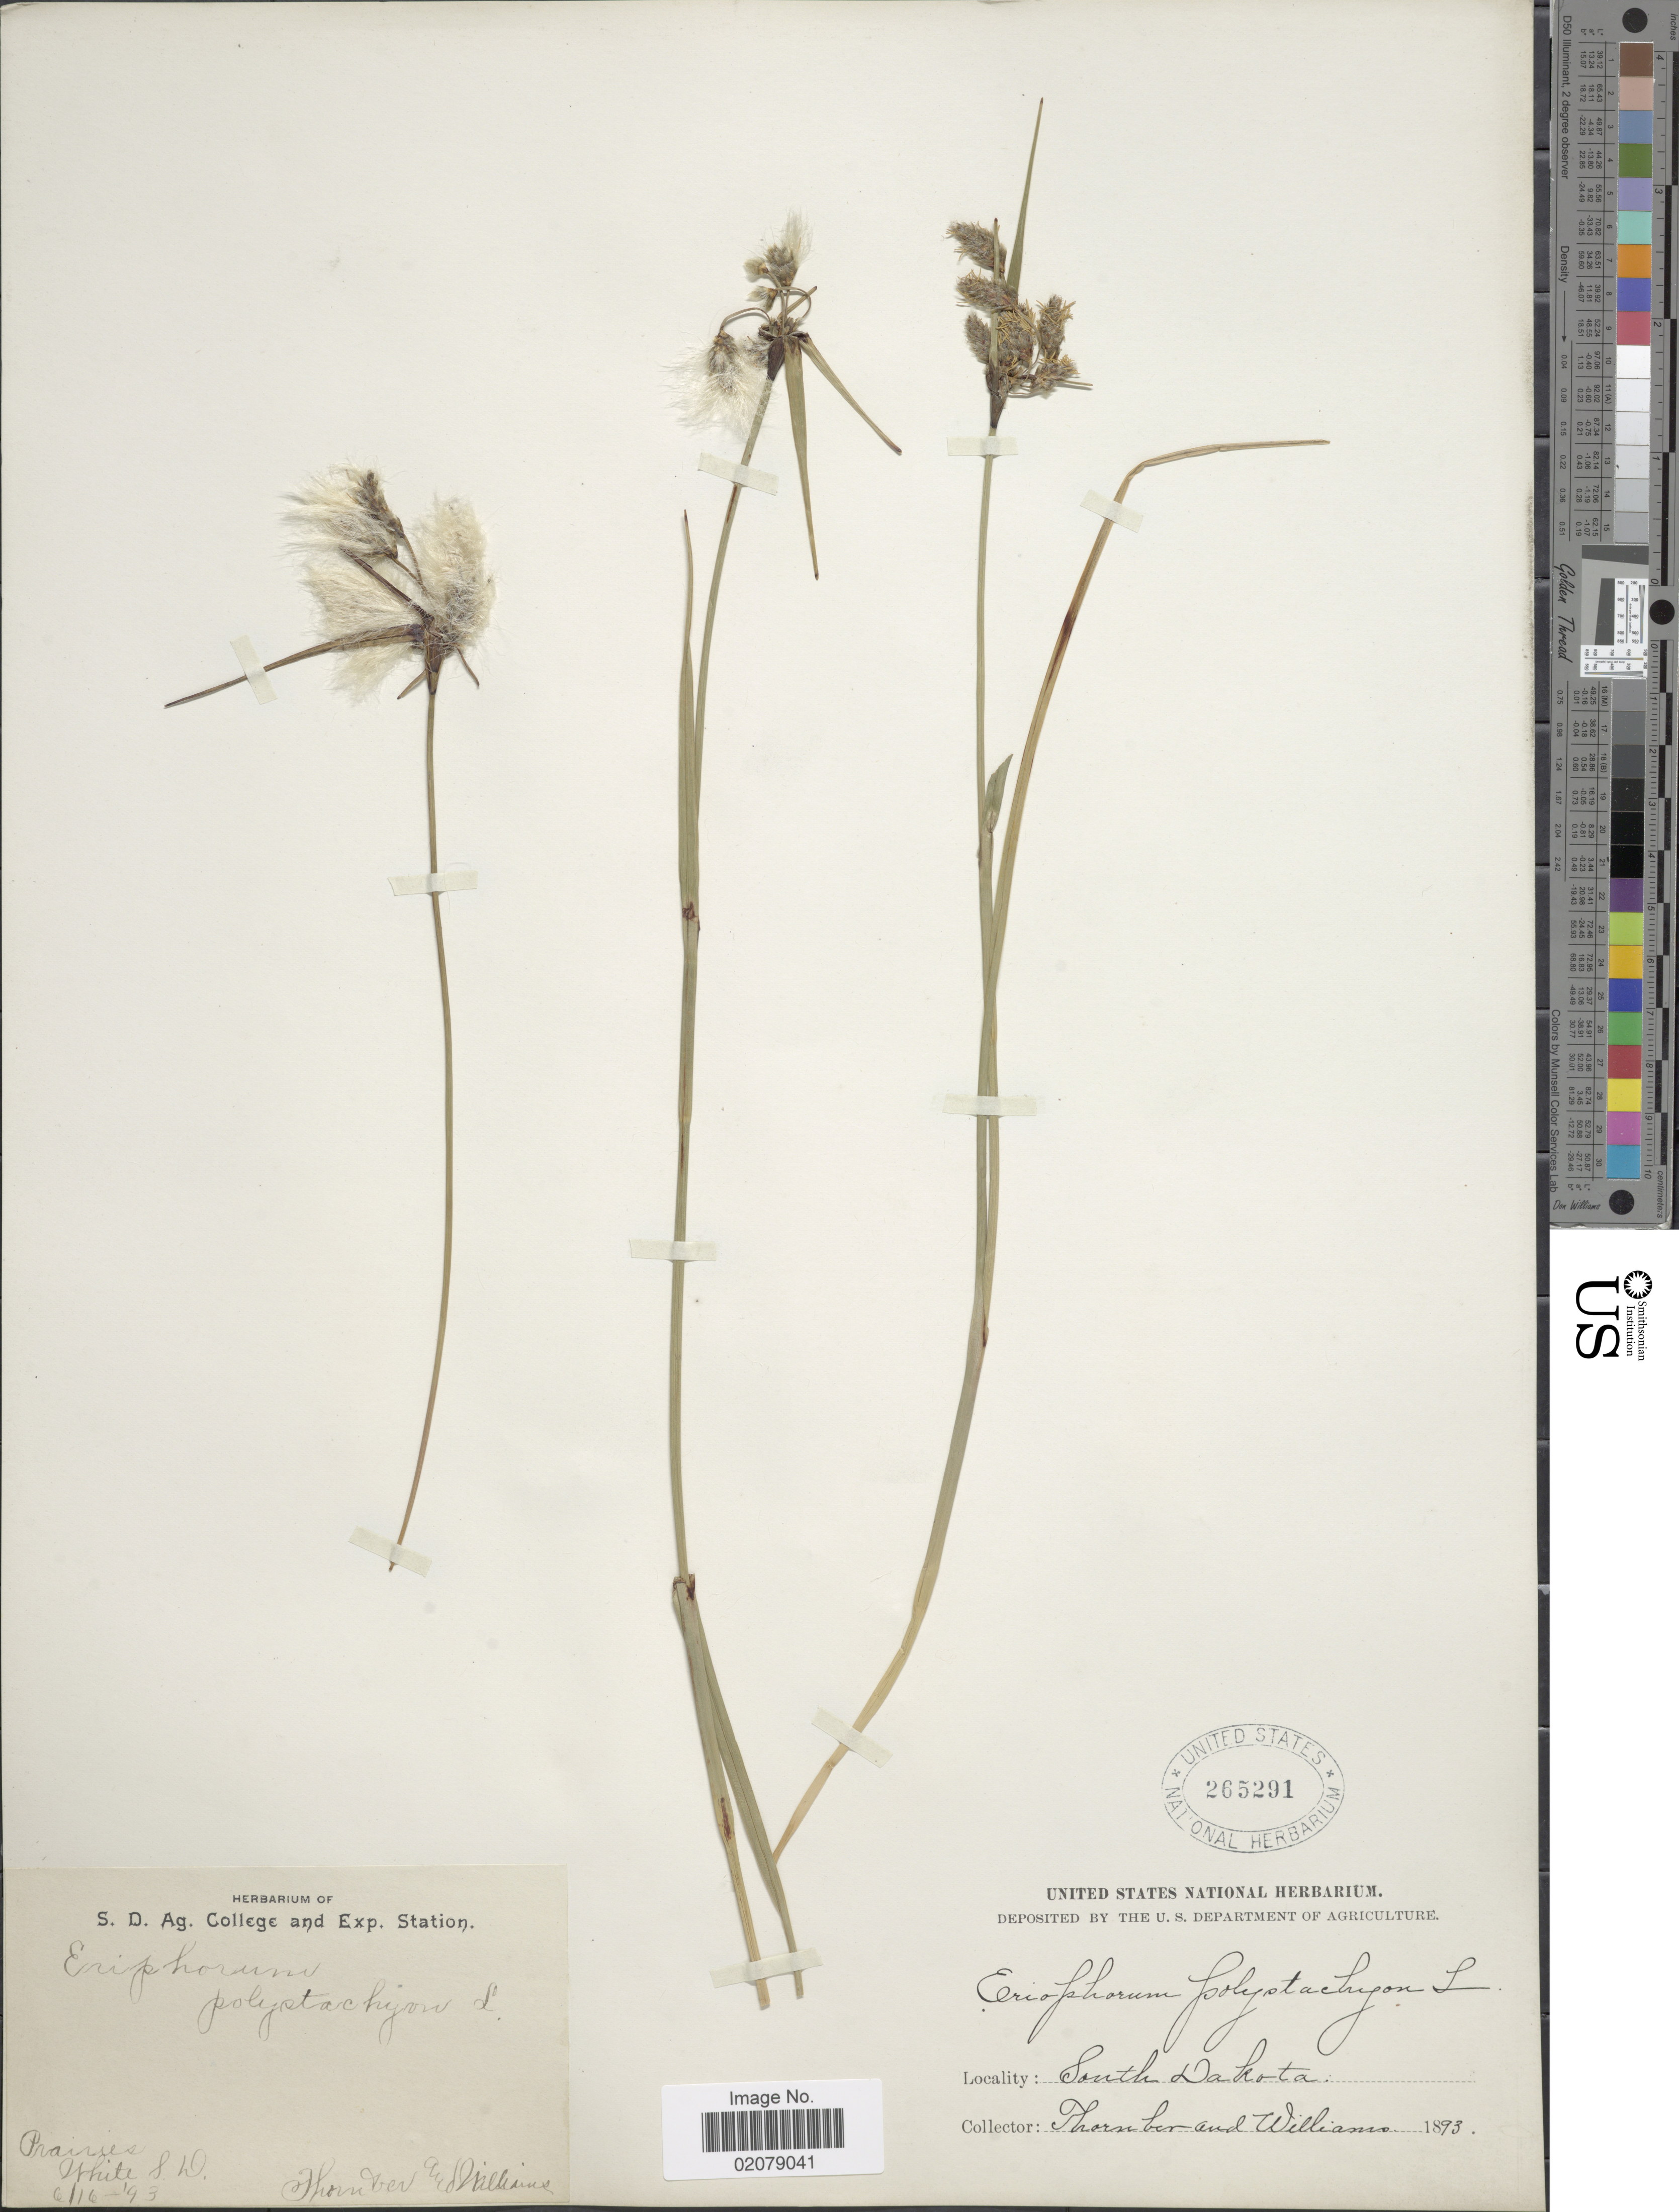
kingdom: Plantae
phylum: Tracheophyta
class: Liliopsida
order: Poales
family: Cyperaceae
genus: Eriophorum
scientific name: Eriophorum viridicarinatum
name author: (Englem.) Fernald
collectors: -. Thornber & -- Williams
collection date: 1893-06-16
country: United States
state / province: South Dakota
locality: Prairies, White S.D.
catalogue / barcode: US 265291